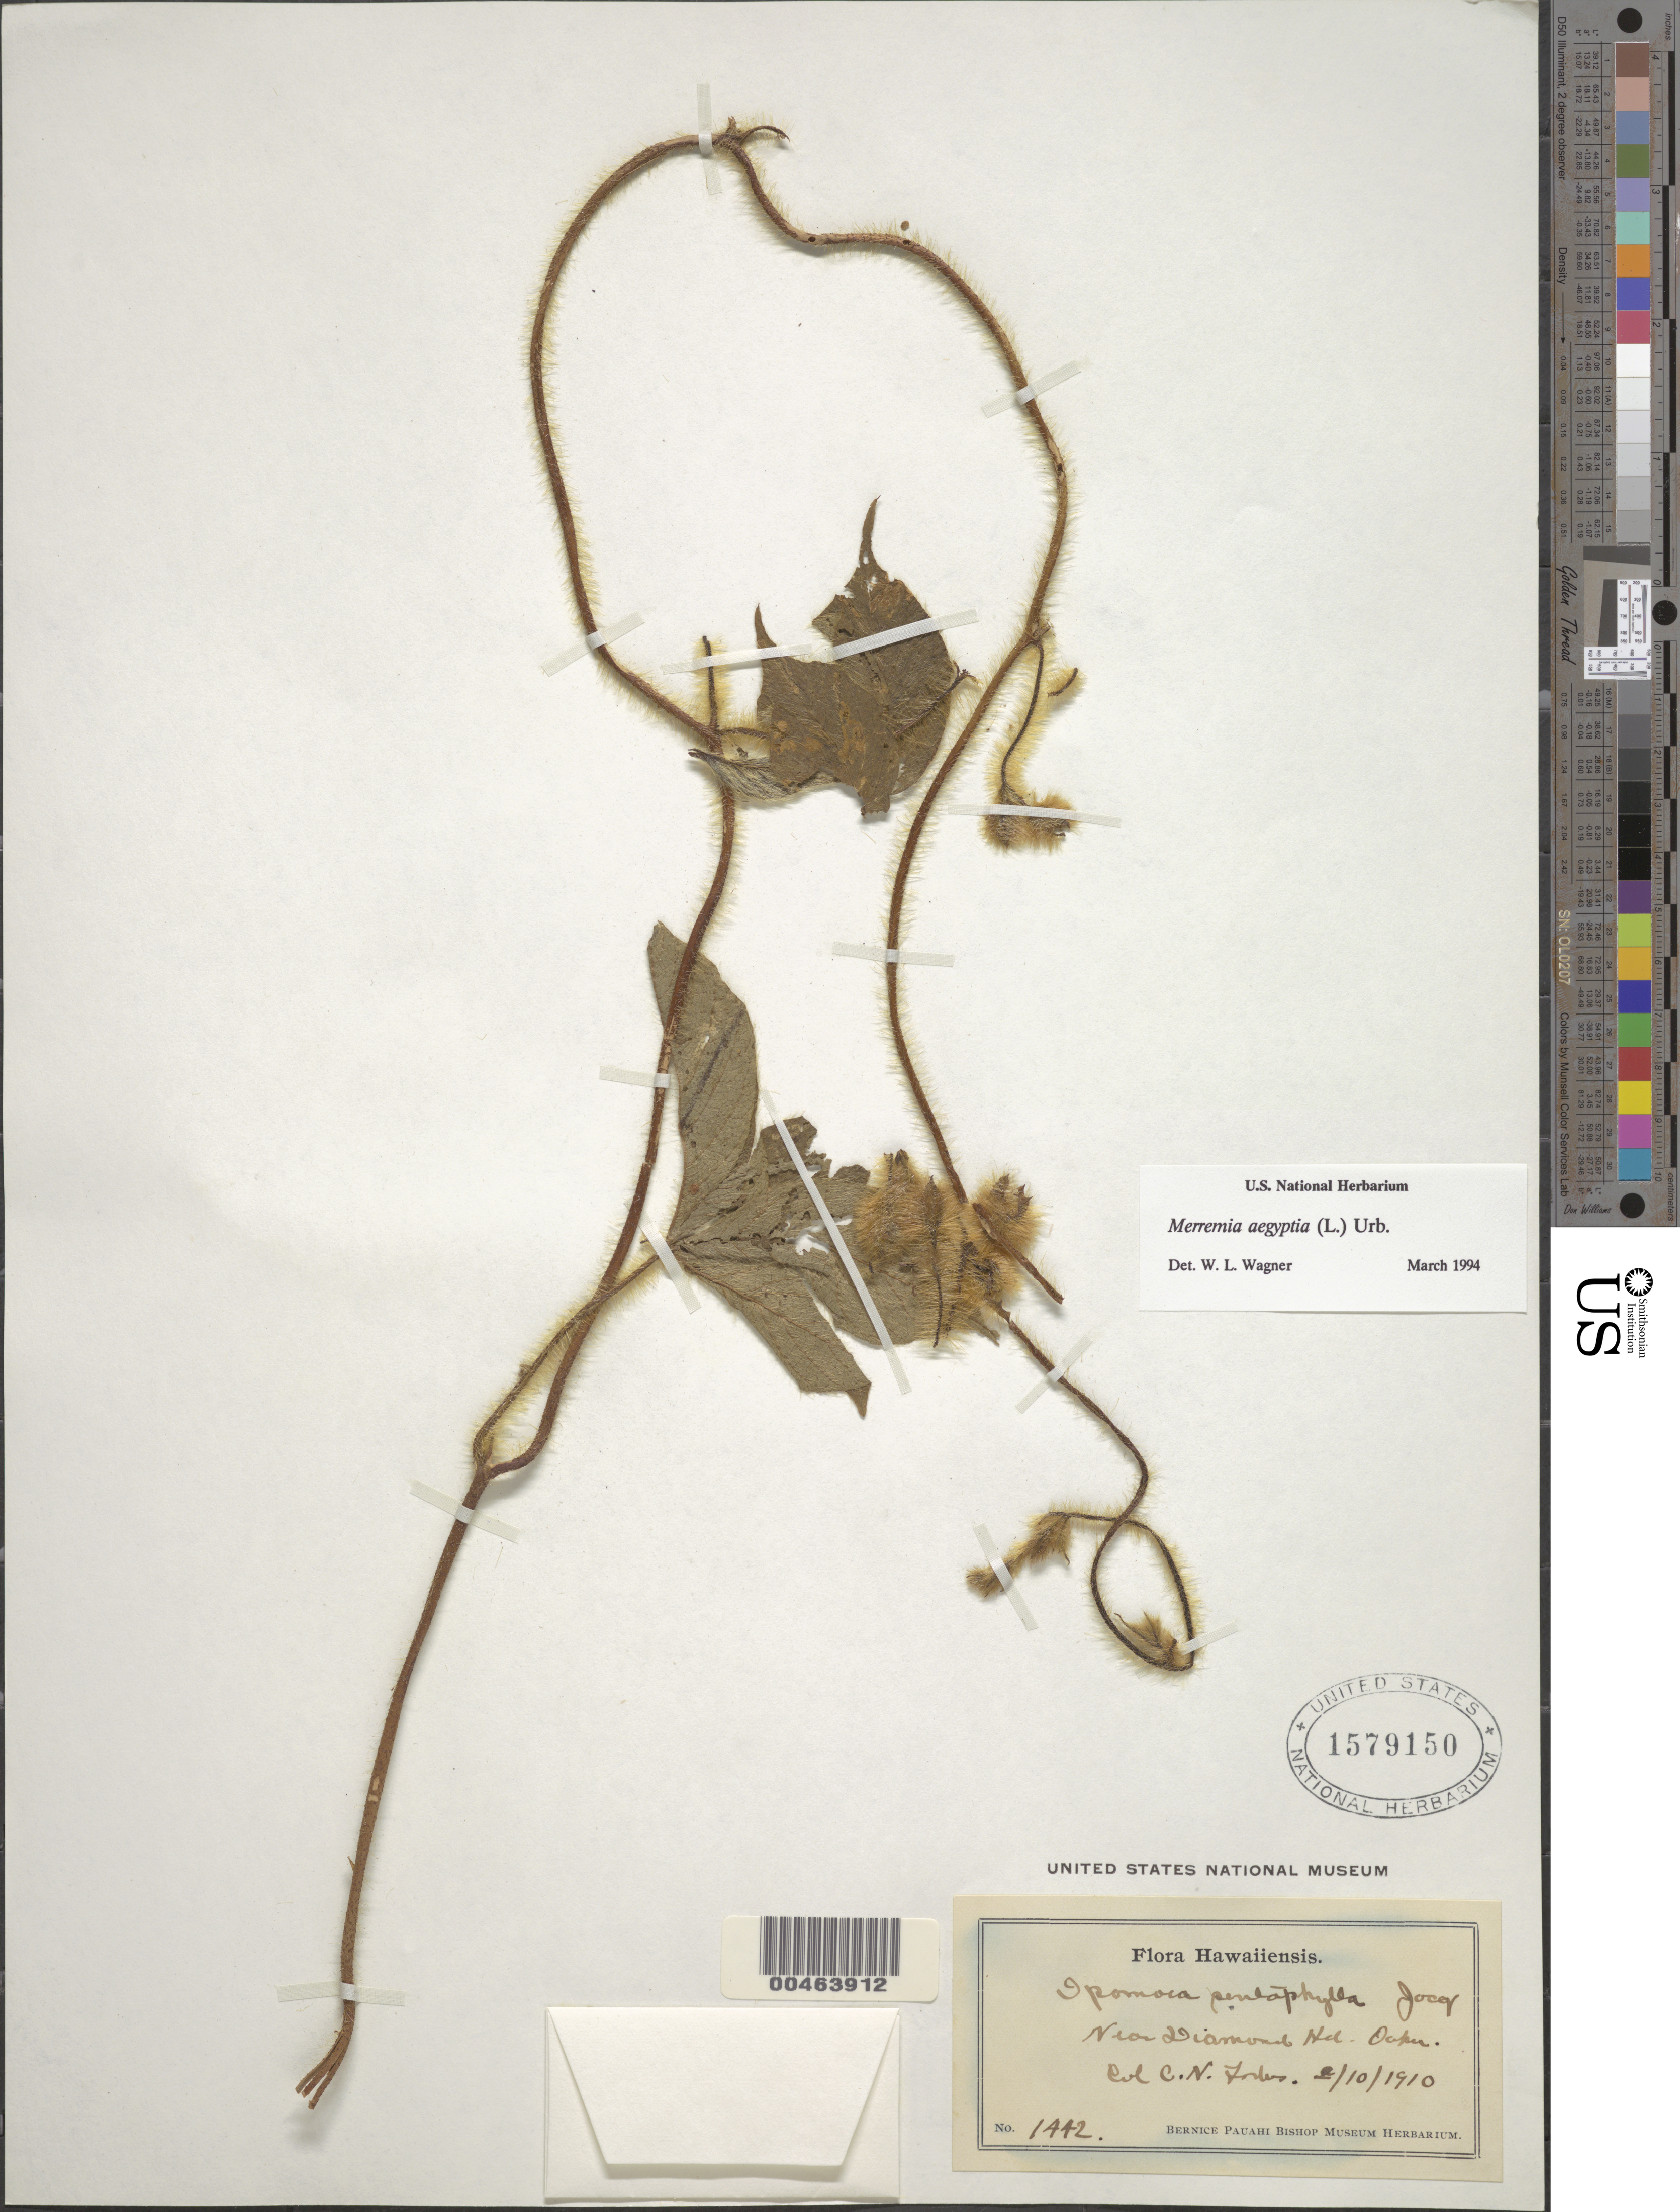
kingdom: Plantae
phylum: Tracheophyta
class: Magnoliopsida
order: Solanales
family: Convolvulaceae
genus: Distimake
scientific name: Distimake aegyptius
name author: (L.) A. R. Simões & Staples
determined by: Wagner, W. L., (BOT), Smithsonian Institution - National Museum of Natural History (UNITED STATES)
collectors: C. N. Forbes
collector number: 1442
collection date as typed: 10 Feb 1910 or 2 Oct 1910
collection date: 1910-02-10 or 1910-10-02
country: United States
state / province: Hawaii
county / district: Honolulu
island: Oahu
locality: Near Diamond Head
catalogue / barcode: US 1579150